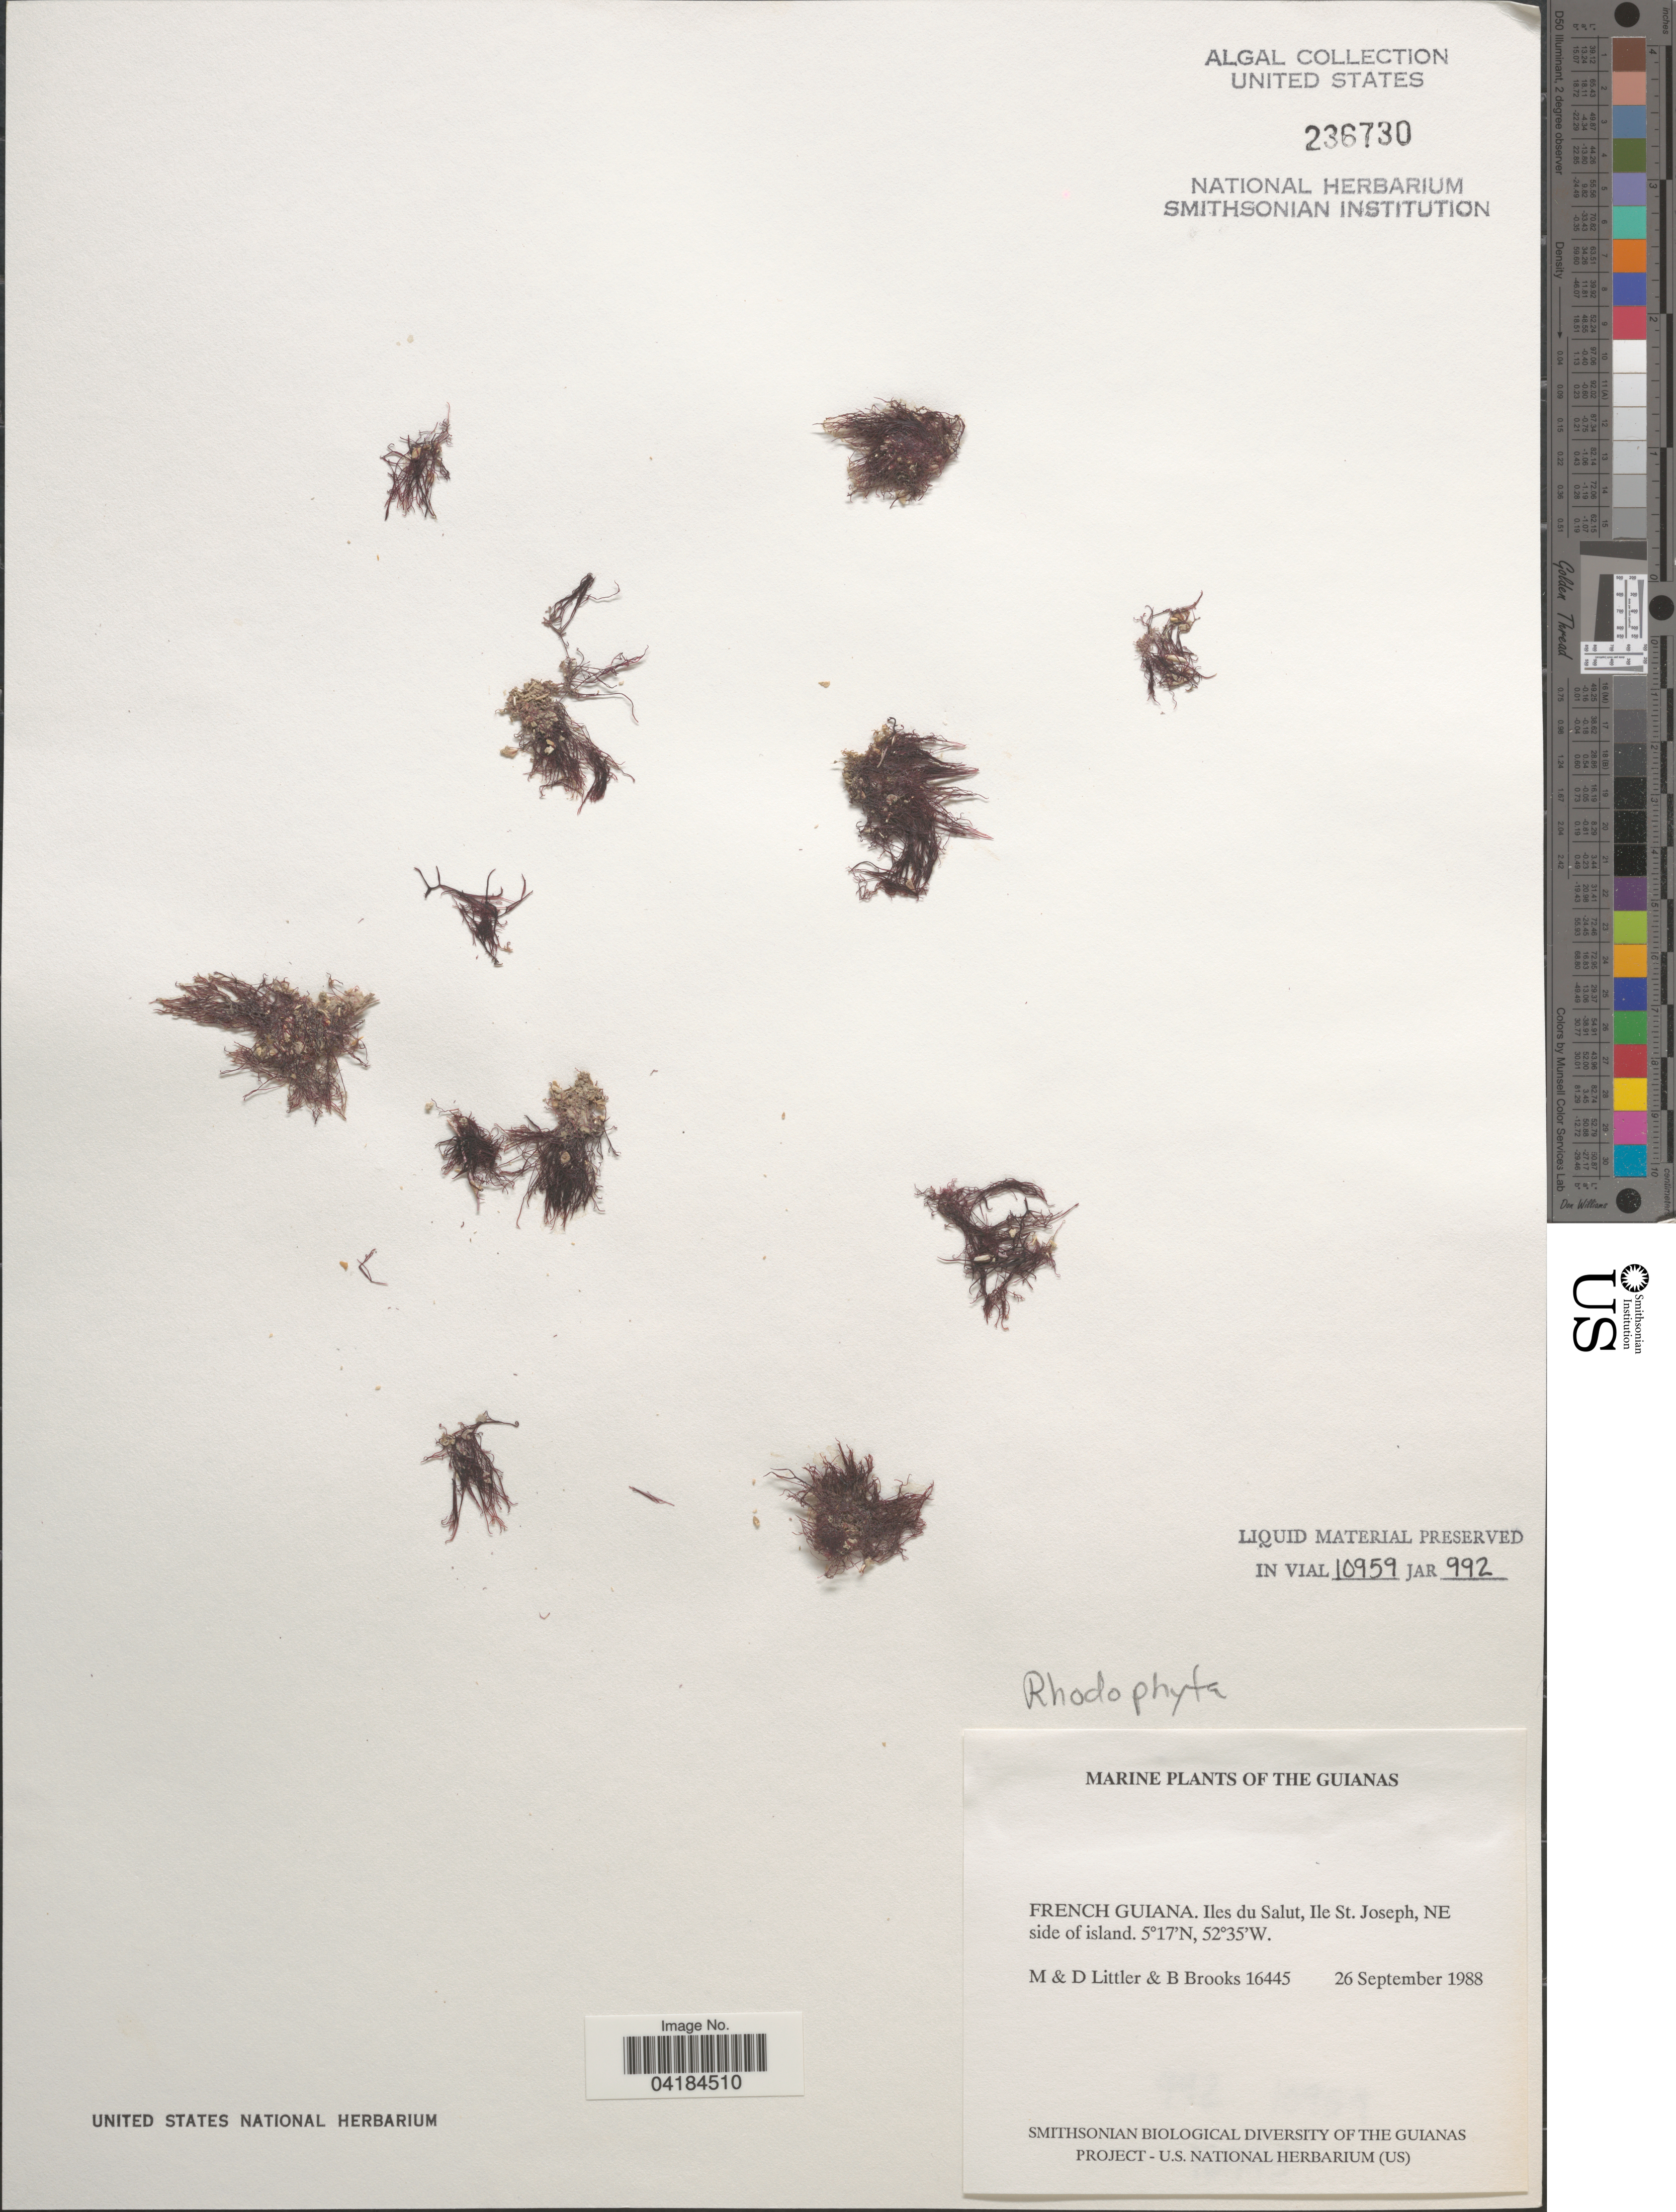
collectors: M. Littler, D. S. Littler & B. Brooks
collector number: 16445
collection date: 1988-09-26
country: French Guiana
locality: The Guianas. Iles du Salut, Ile St. Joseph, NE side of island.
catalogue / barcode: US 236730